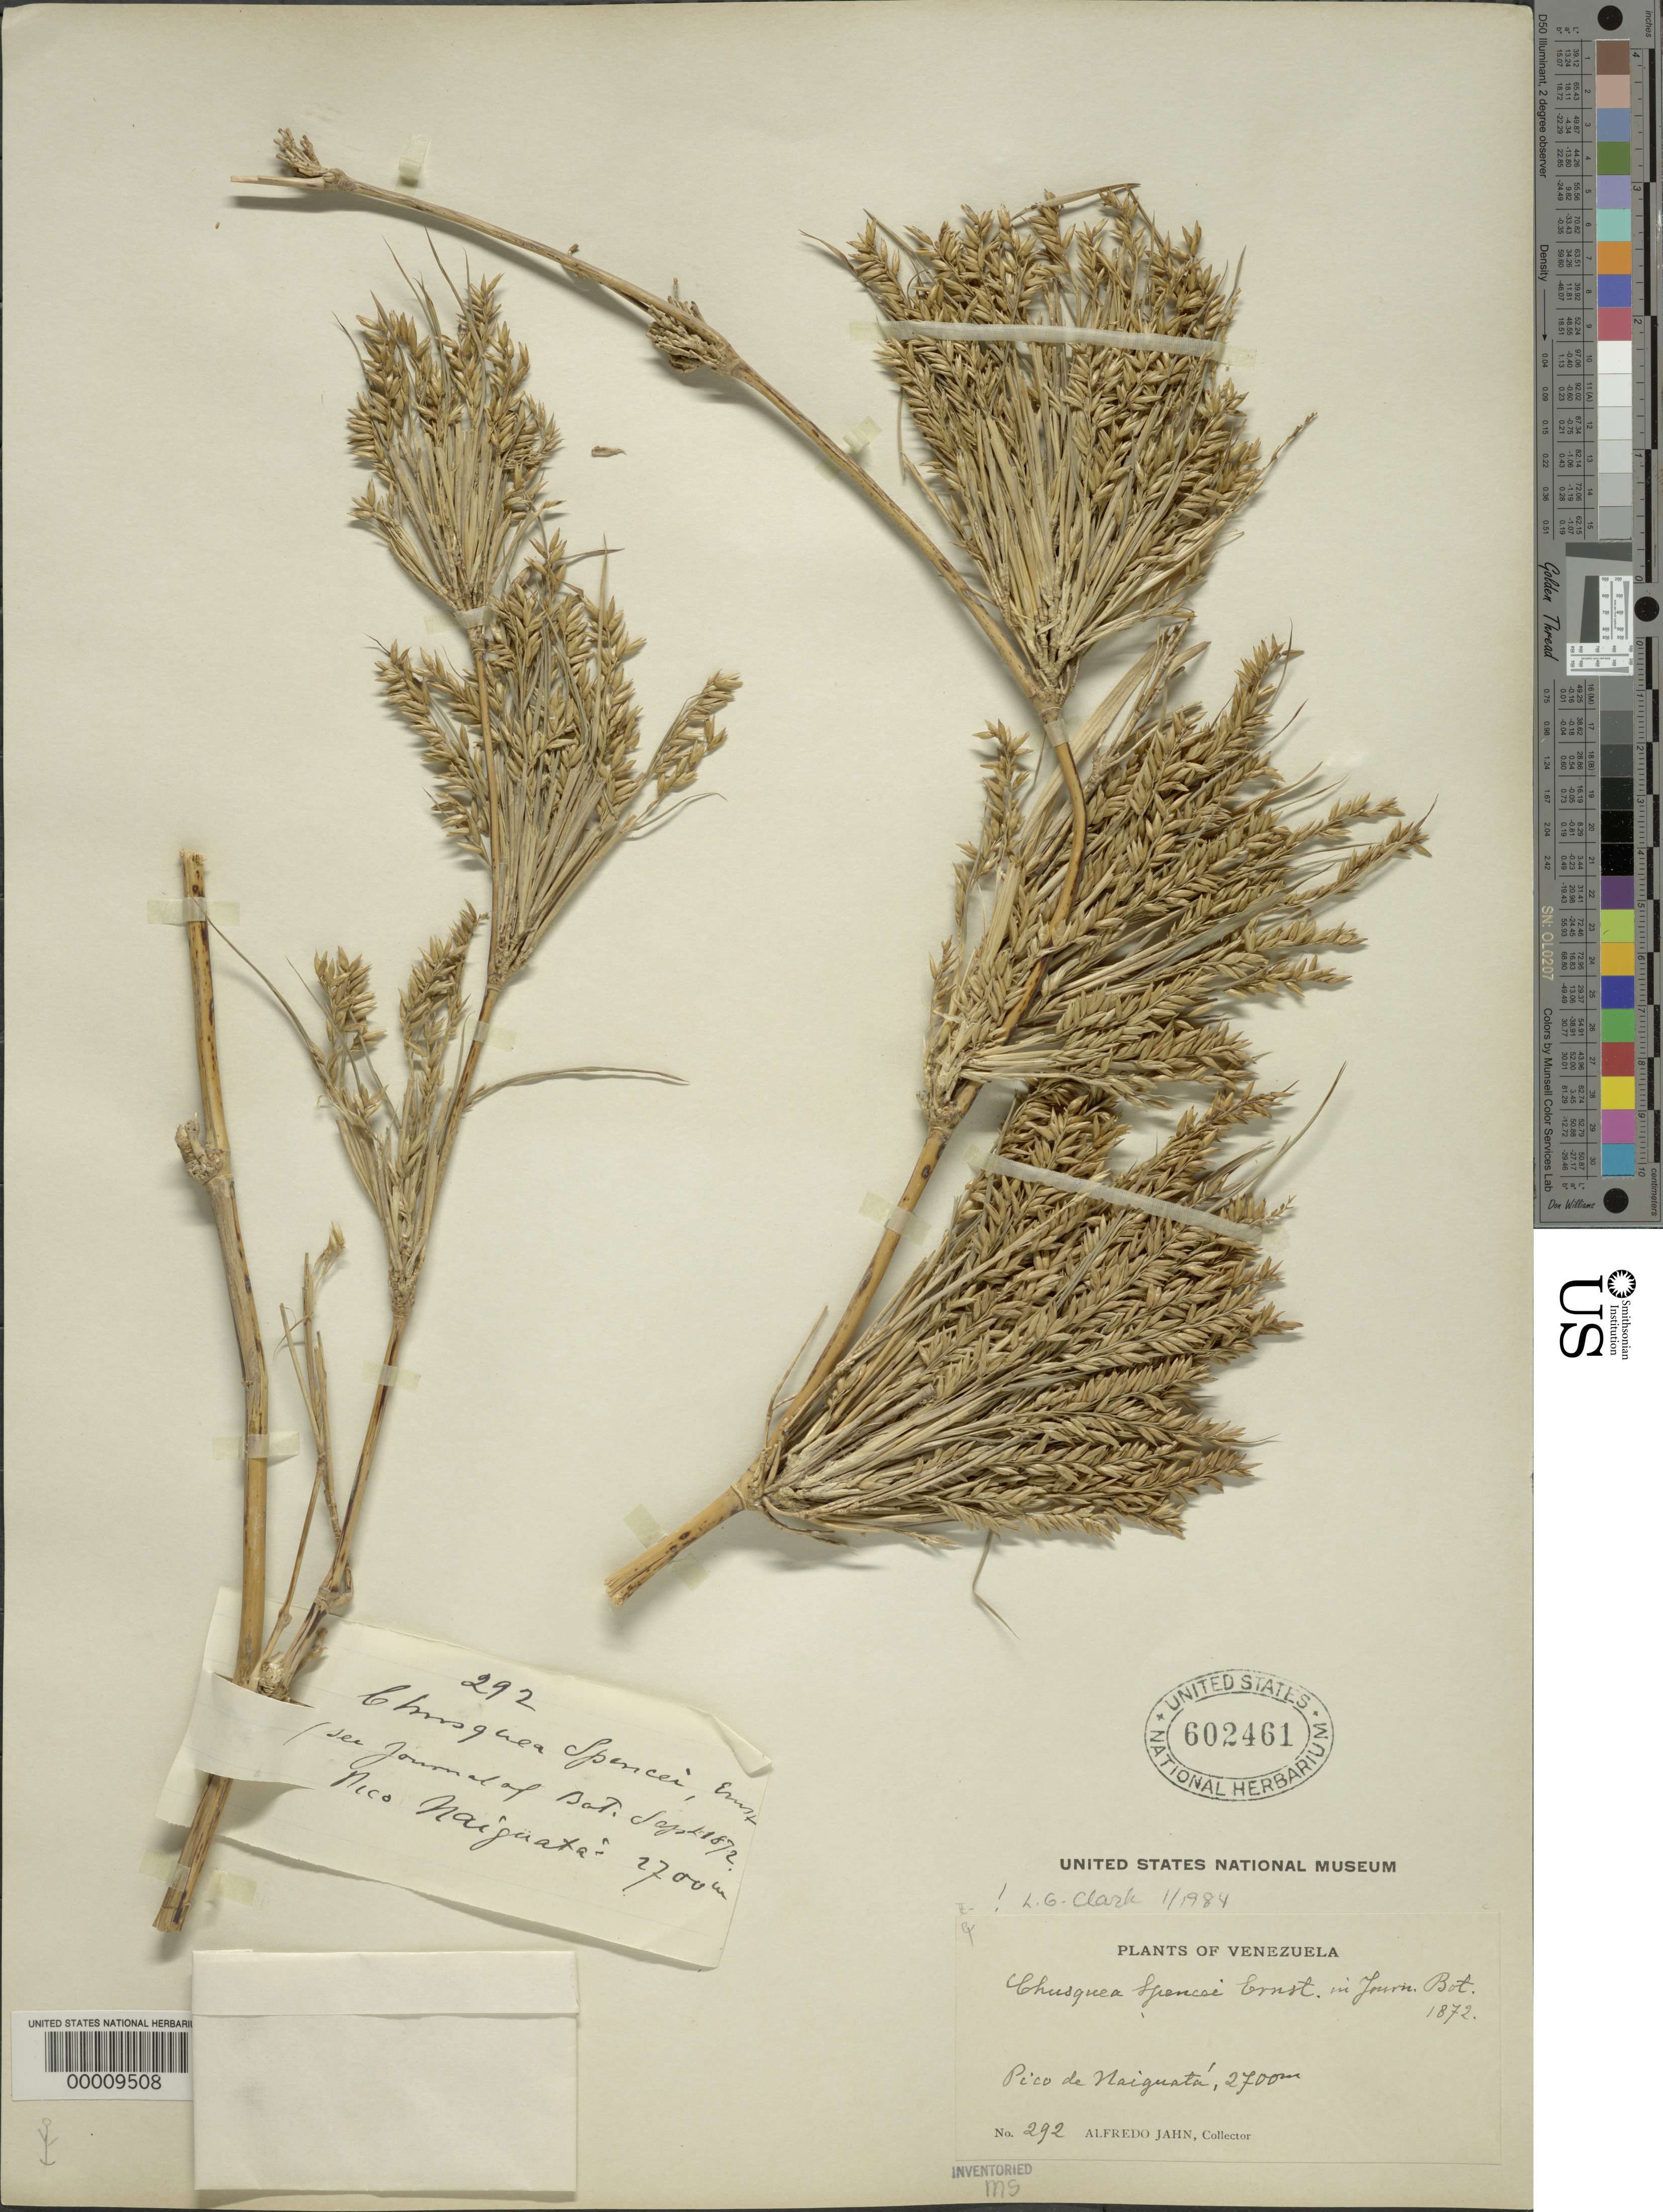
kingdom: Plantae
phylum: Tracheophyta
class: Liliopsida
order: Poales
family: Poaceae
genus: Chusquea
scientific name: Chusquea spencei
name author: Ernst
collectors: A. Jahn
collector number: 292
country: Venezuela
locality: Pico de naiguata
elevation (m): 2700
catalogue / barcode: US 602461